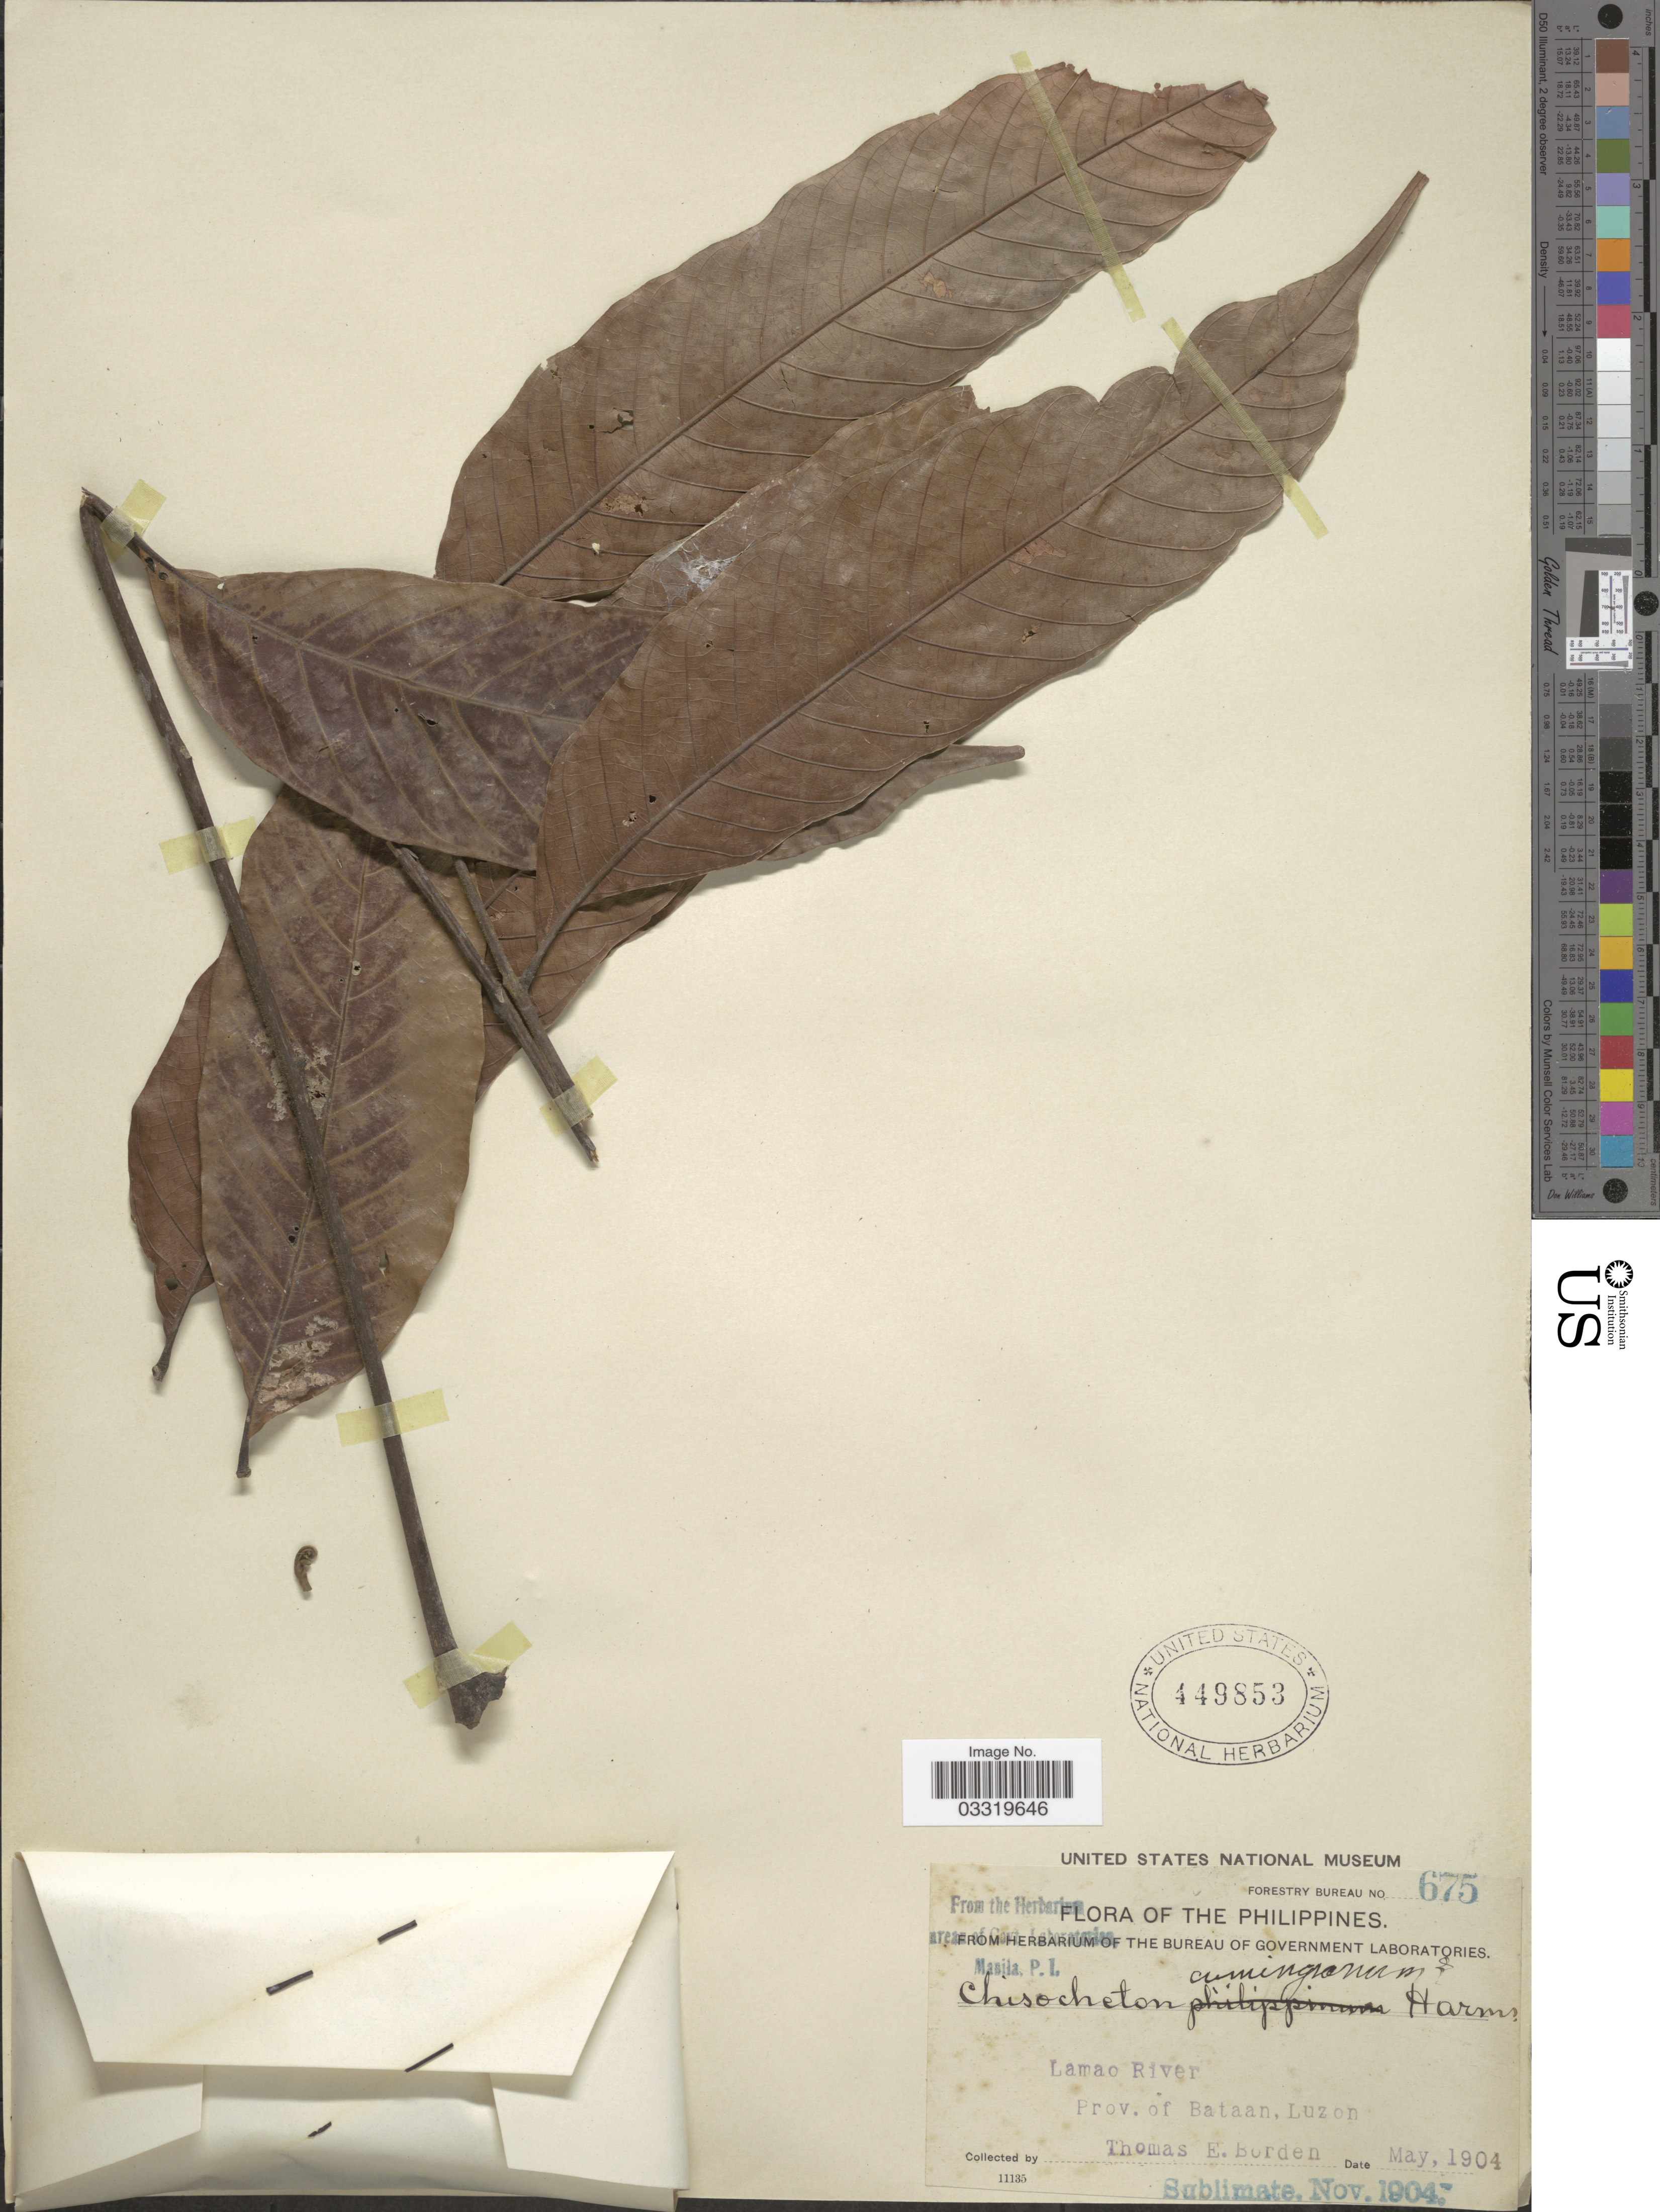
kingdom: Plantae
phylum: Tracheophyta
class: Magnoliopsida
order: Sapindales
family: Meliaceae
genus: Chisocheton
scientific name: Chisocheton cumingianus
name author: (C. DC.) Harms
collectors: T. E. Borden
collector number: Forestry Bureau 675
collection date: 1904-05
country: Philippines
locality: Lamao River. Prov. of Bataan, Luzon.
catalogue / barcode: US 449853